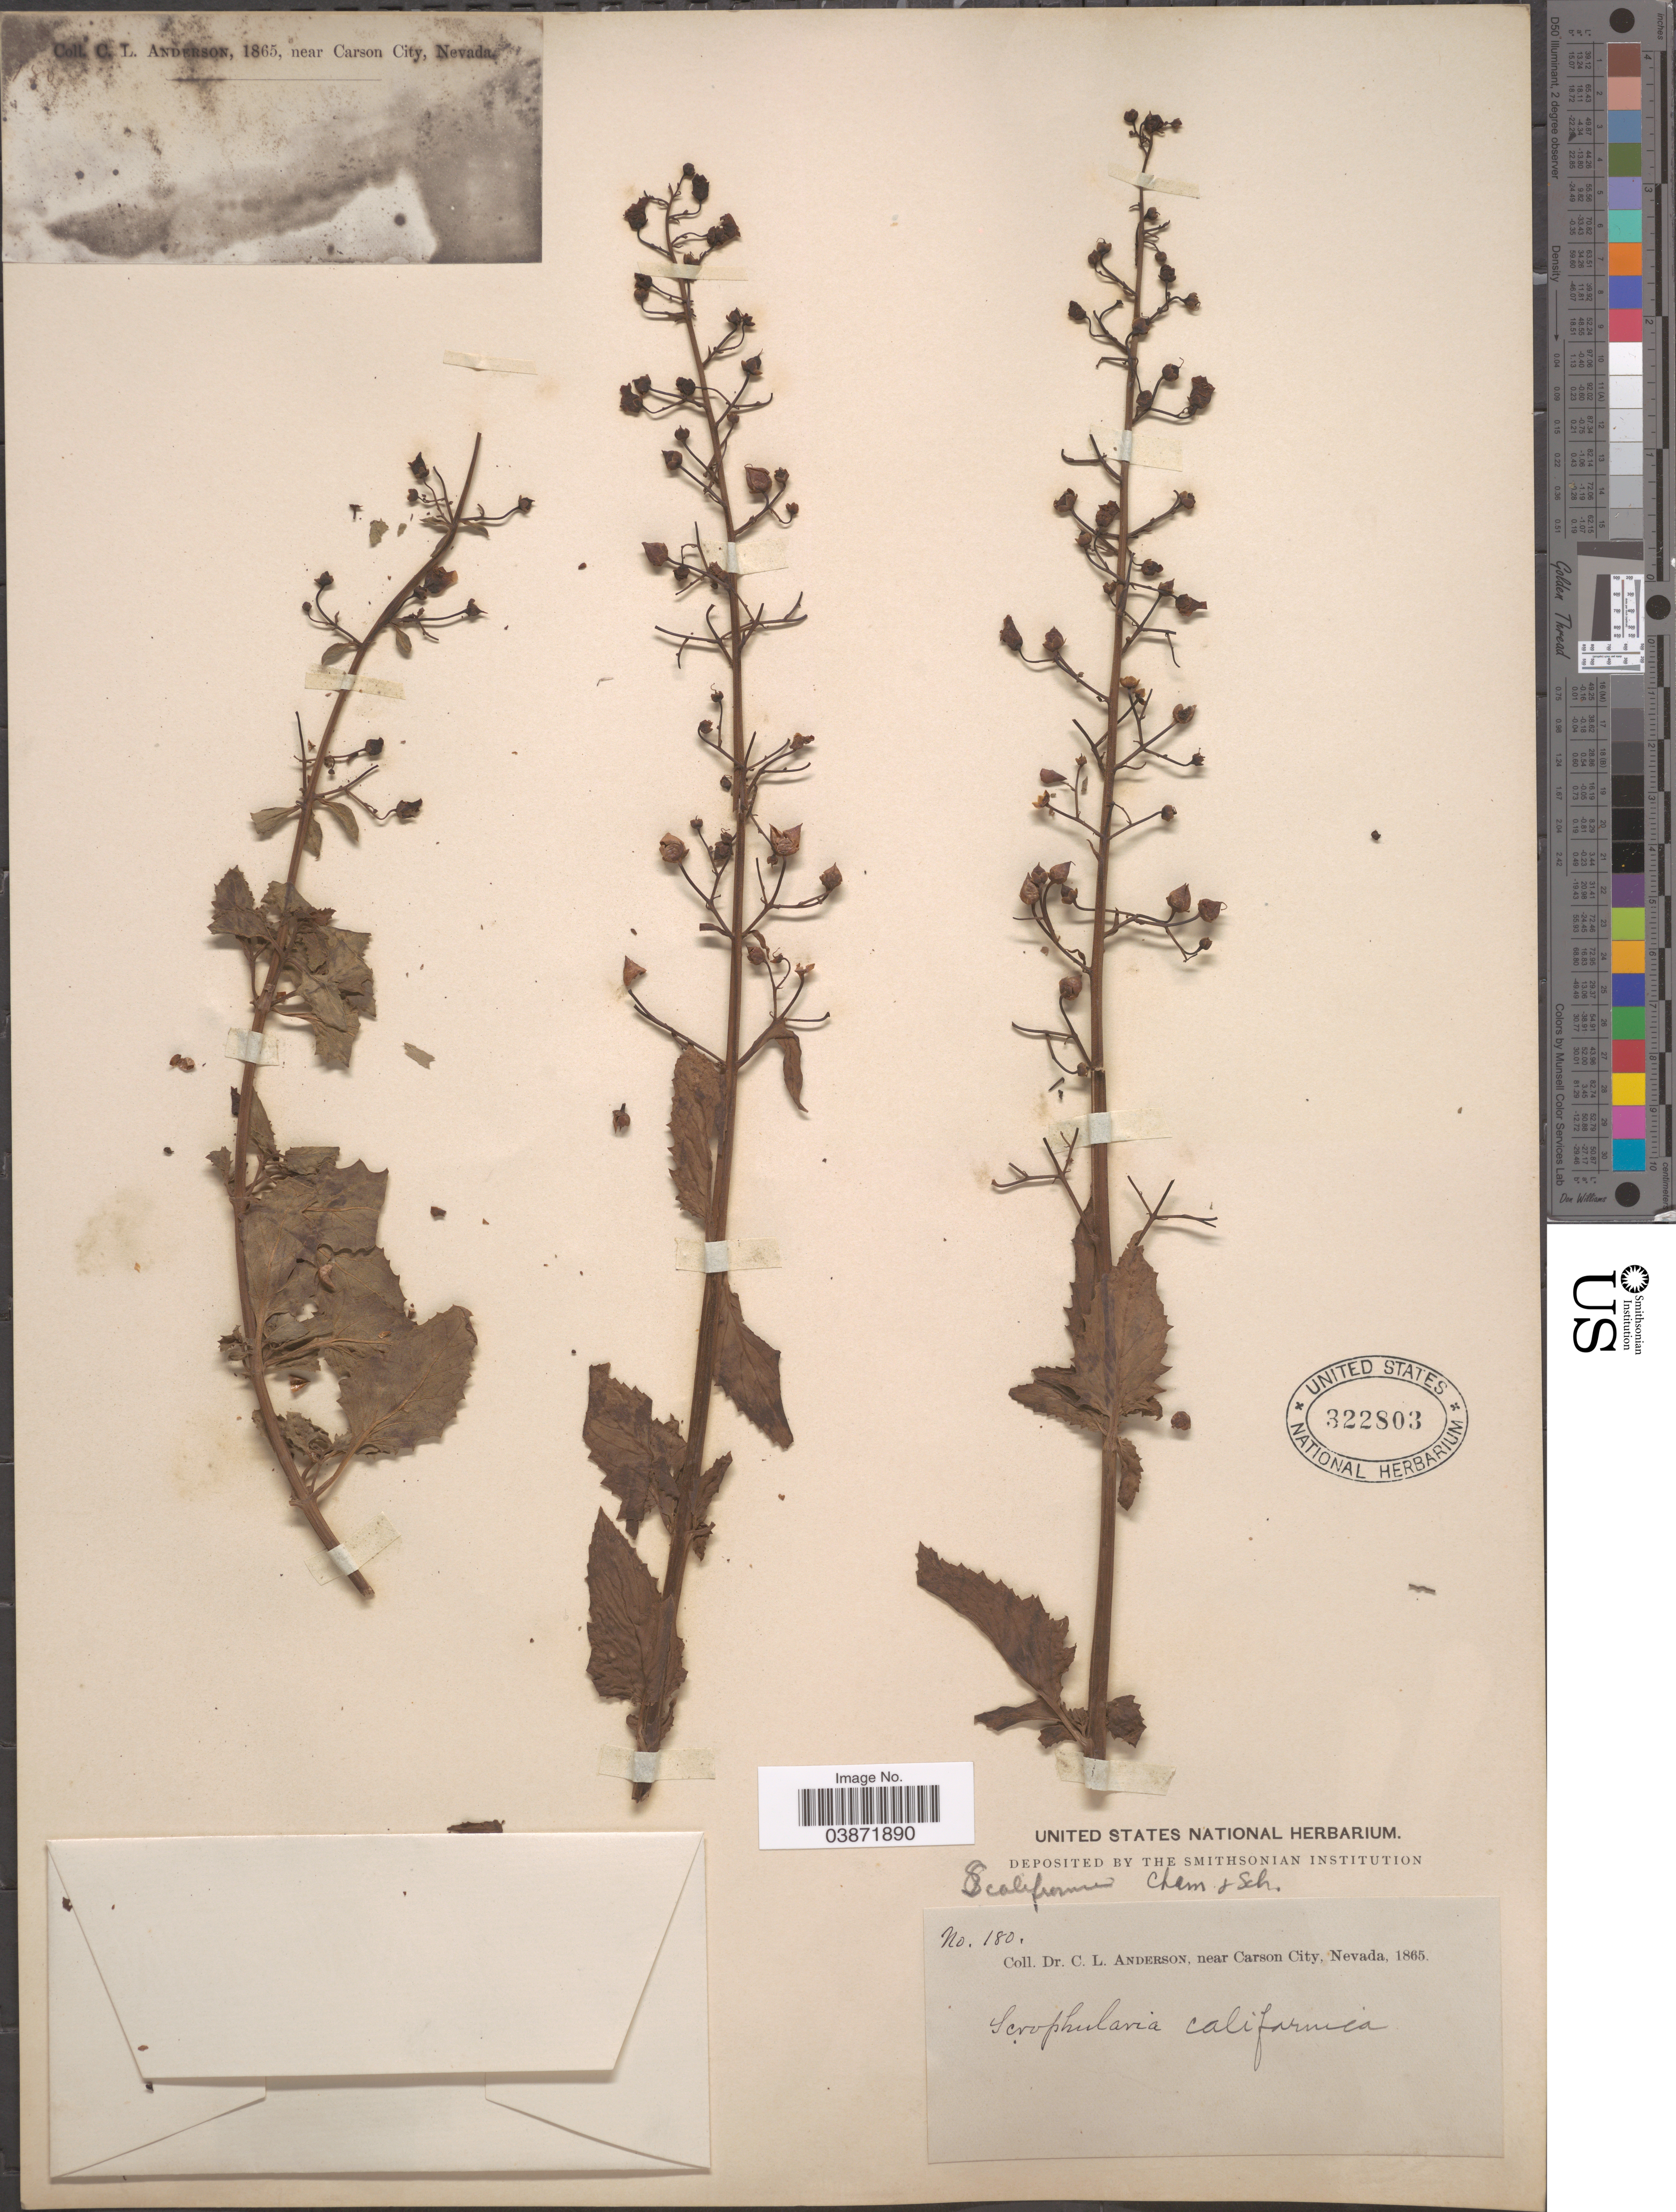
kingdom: Plantae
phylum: Tracheophyta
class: Magnoliopsida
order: Lamiales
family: Scrophulariaceae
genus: Scrophularia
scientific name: Scrophularia californica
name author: Cham. & Schltdl.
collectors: C. L. Anderson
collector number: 180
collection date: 1865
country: United States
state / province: Nevada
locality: Near Carson City.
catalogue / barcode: US 322803